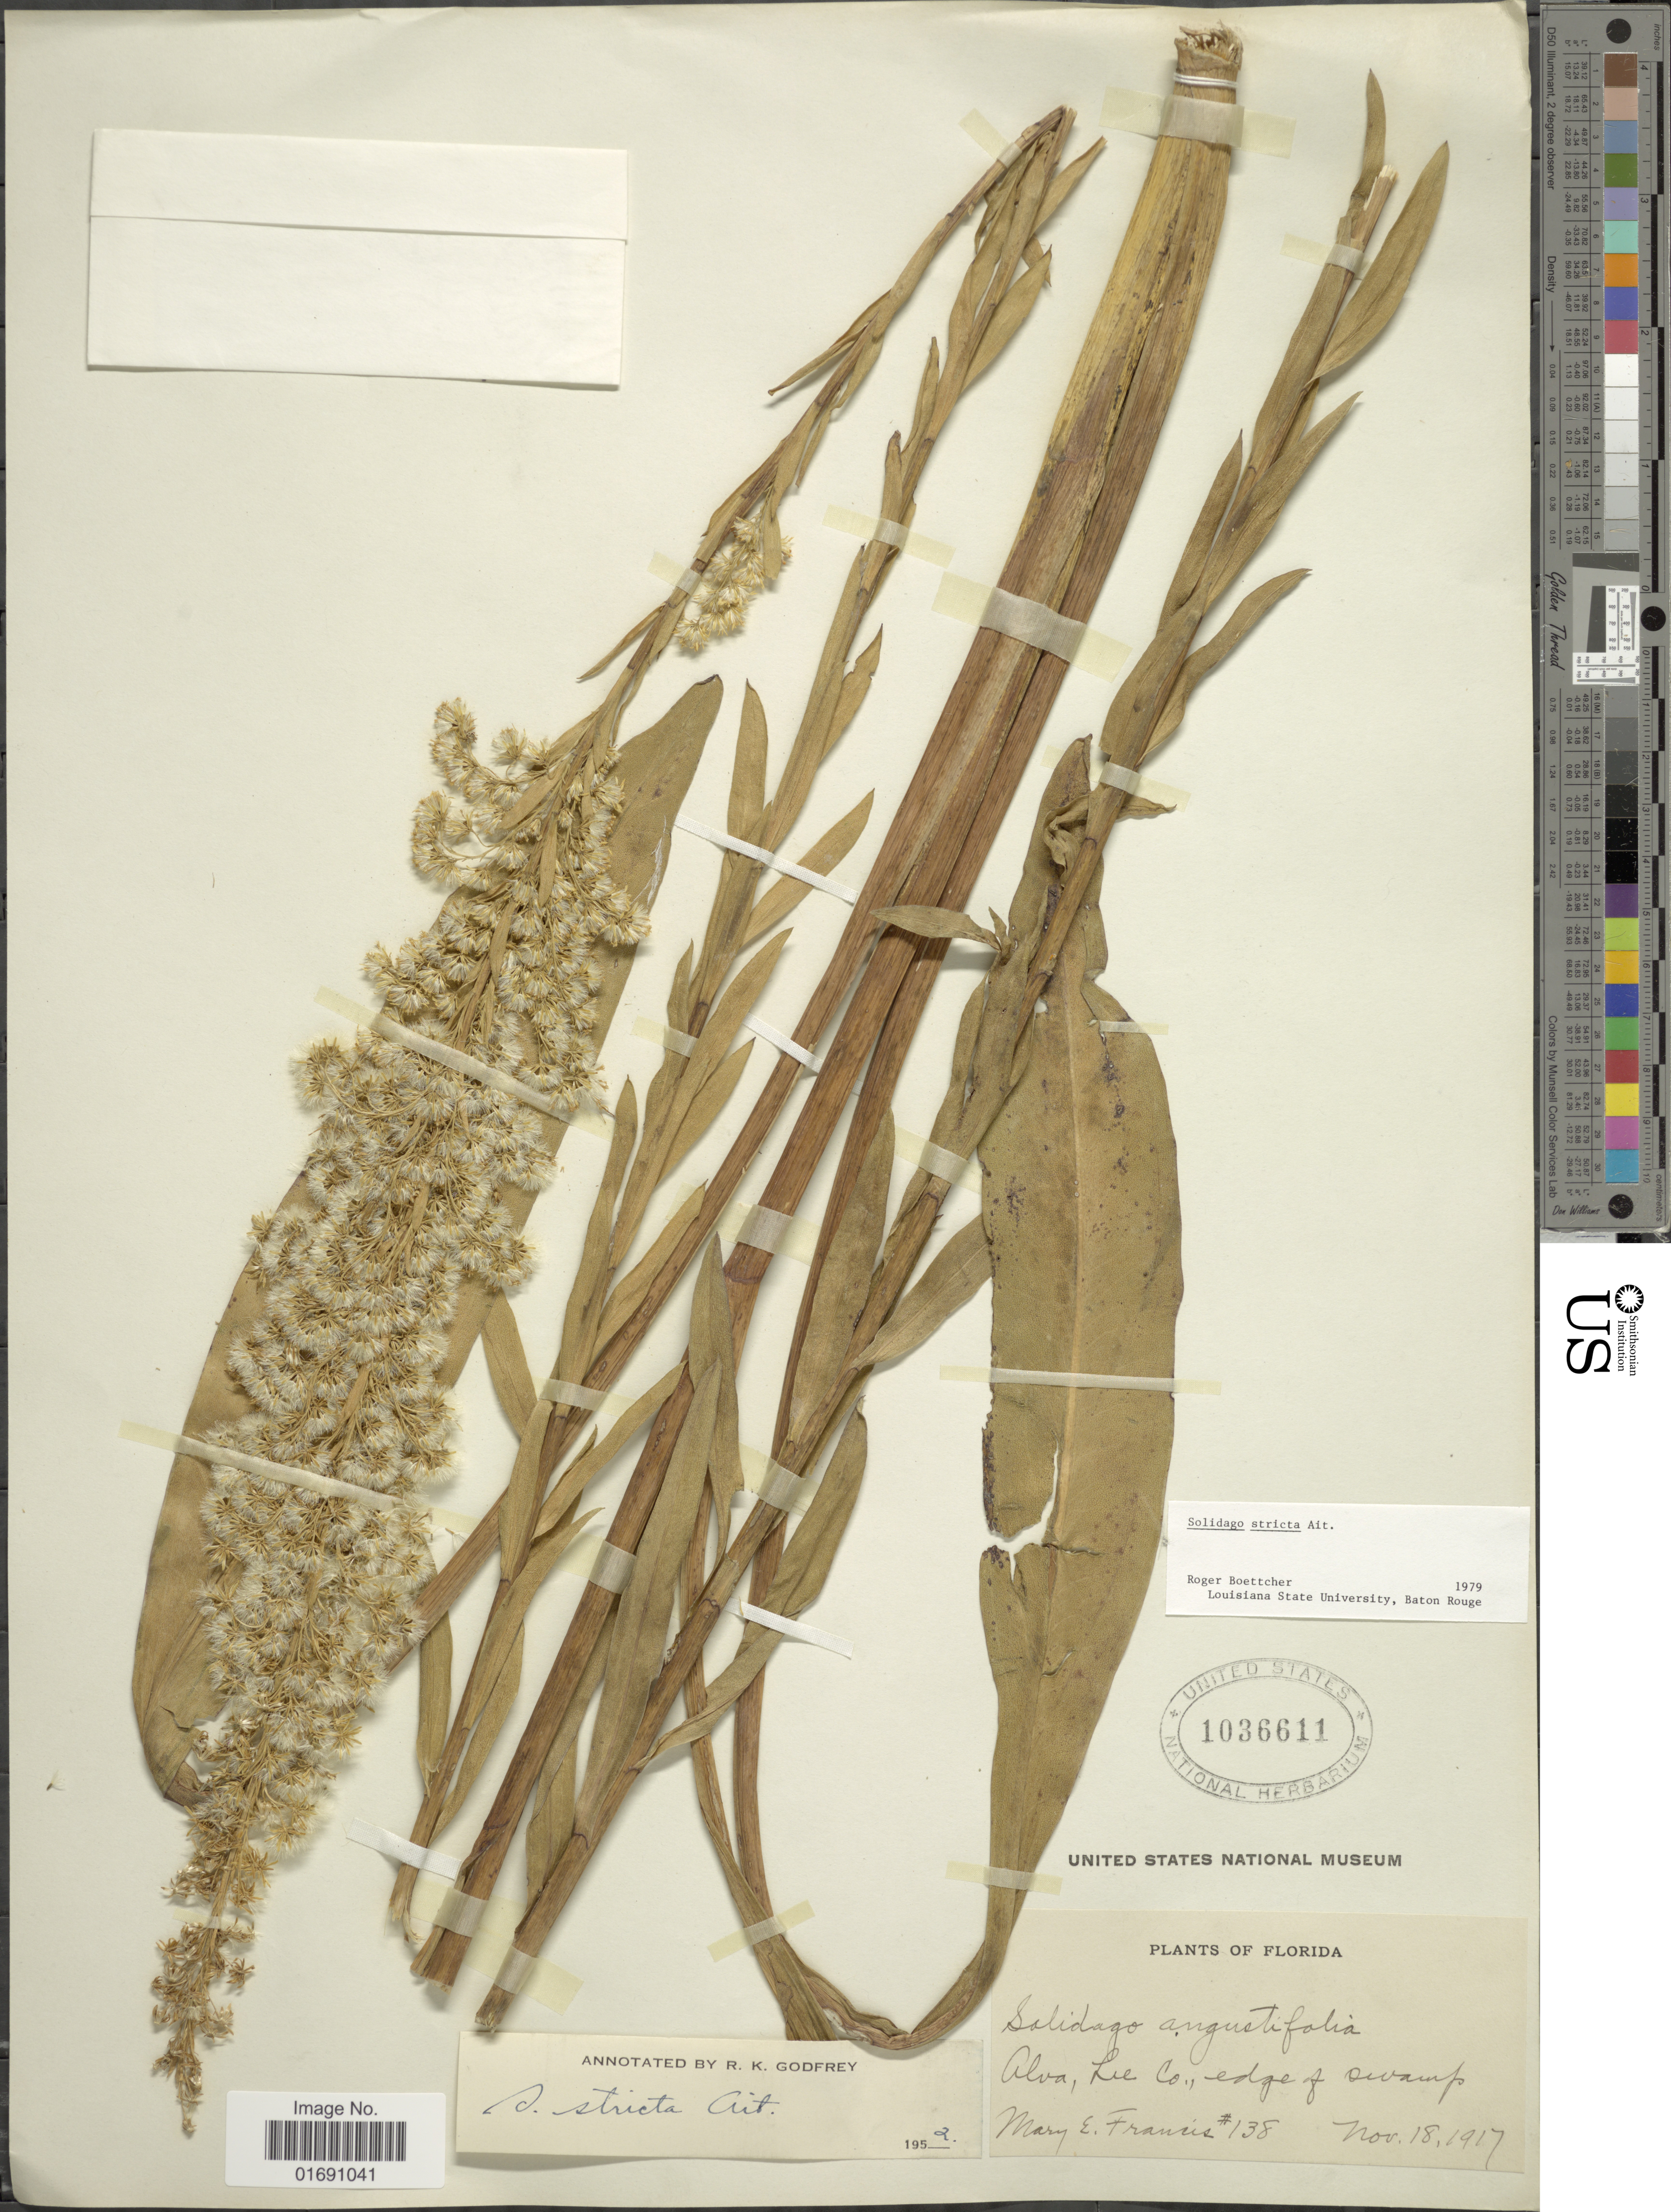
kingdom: Plantae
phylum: Tracheophyta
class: Magnoliopsida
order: Asterales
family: Asteraceae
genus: Solidago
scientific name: Solidago stricta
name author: Aiton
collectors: M. E. Francis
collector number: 138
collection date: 1917-11-18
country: United States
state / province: Florida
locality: Alva, Lee Co., edge of swamp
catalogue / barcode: US 1036611